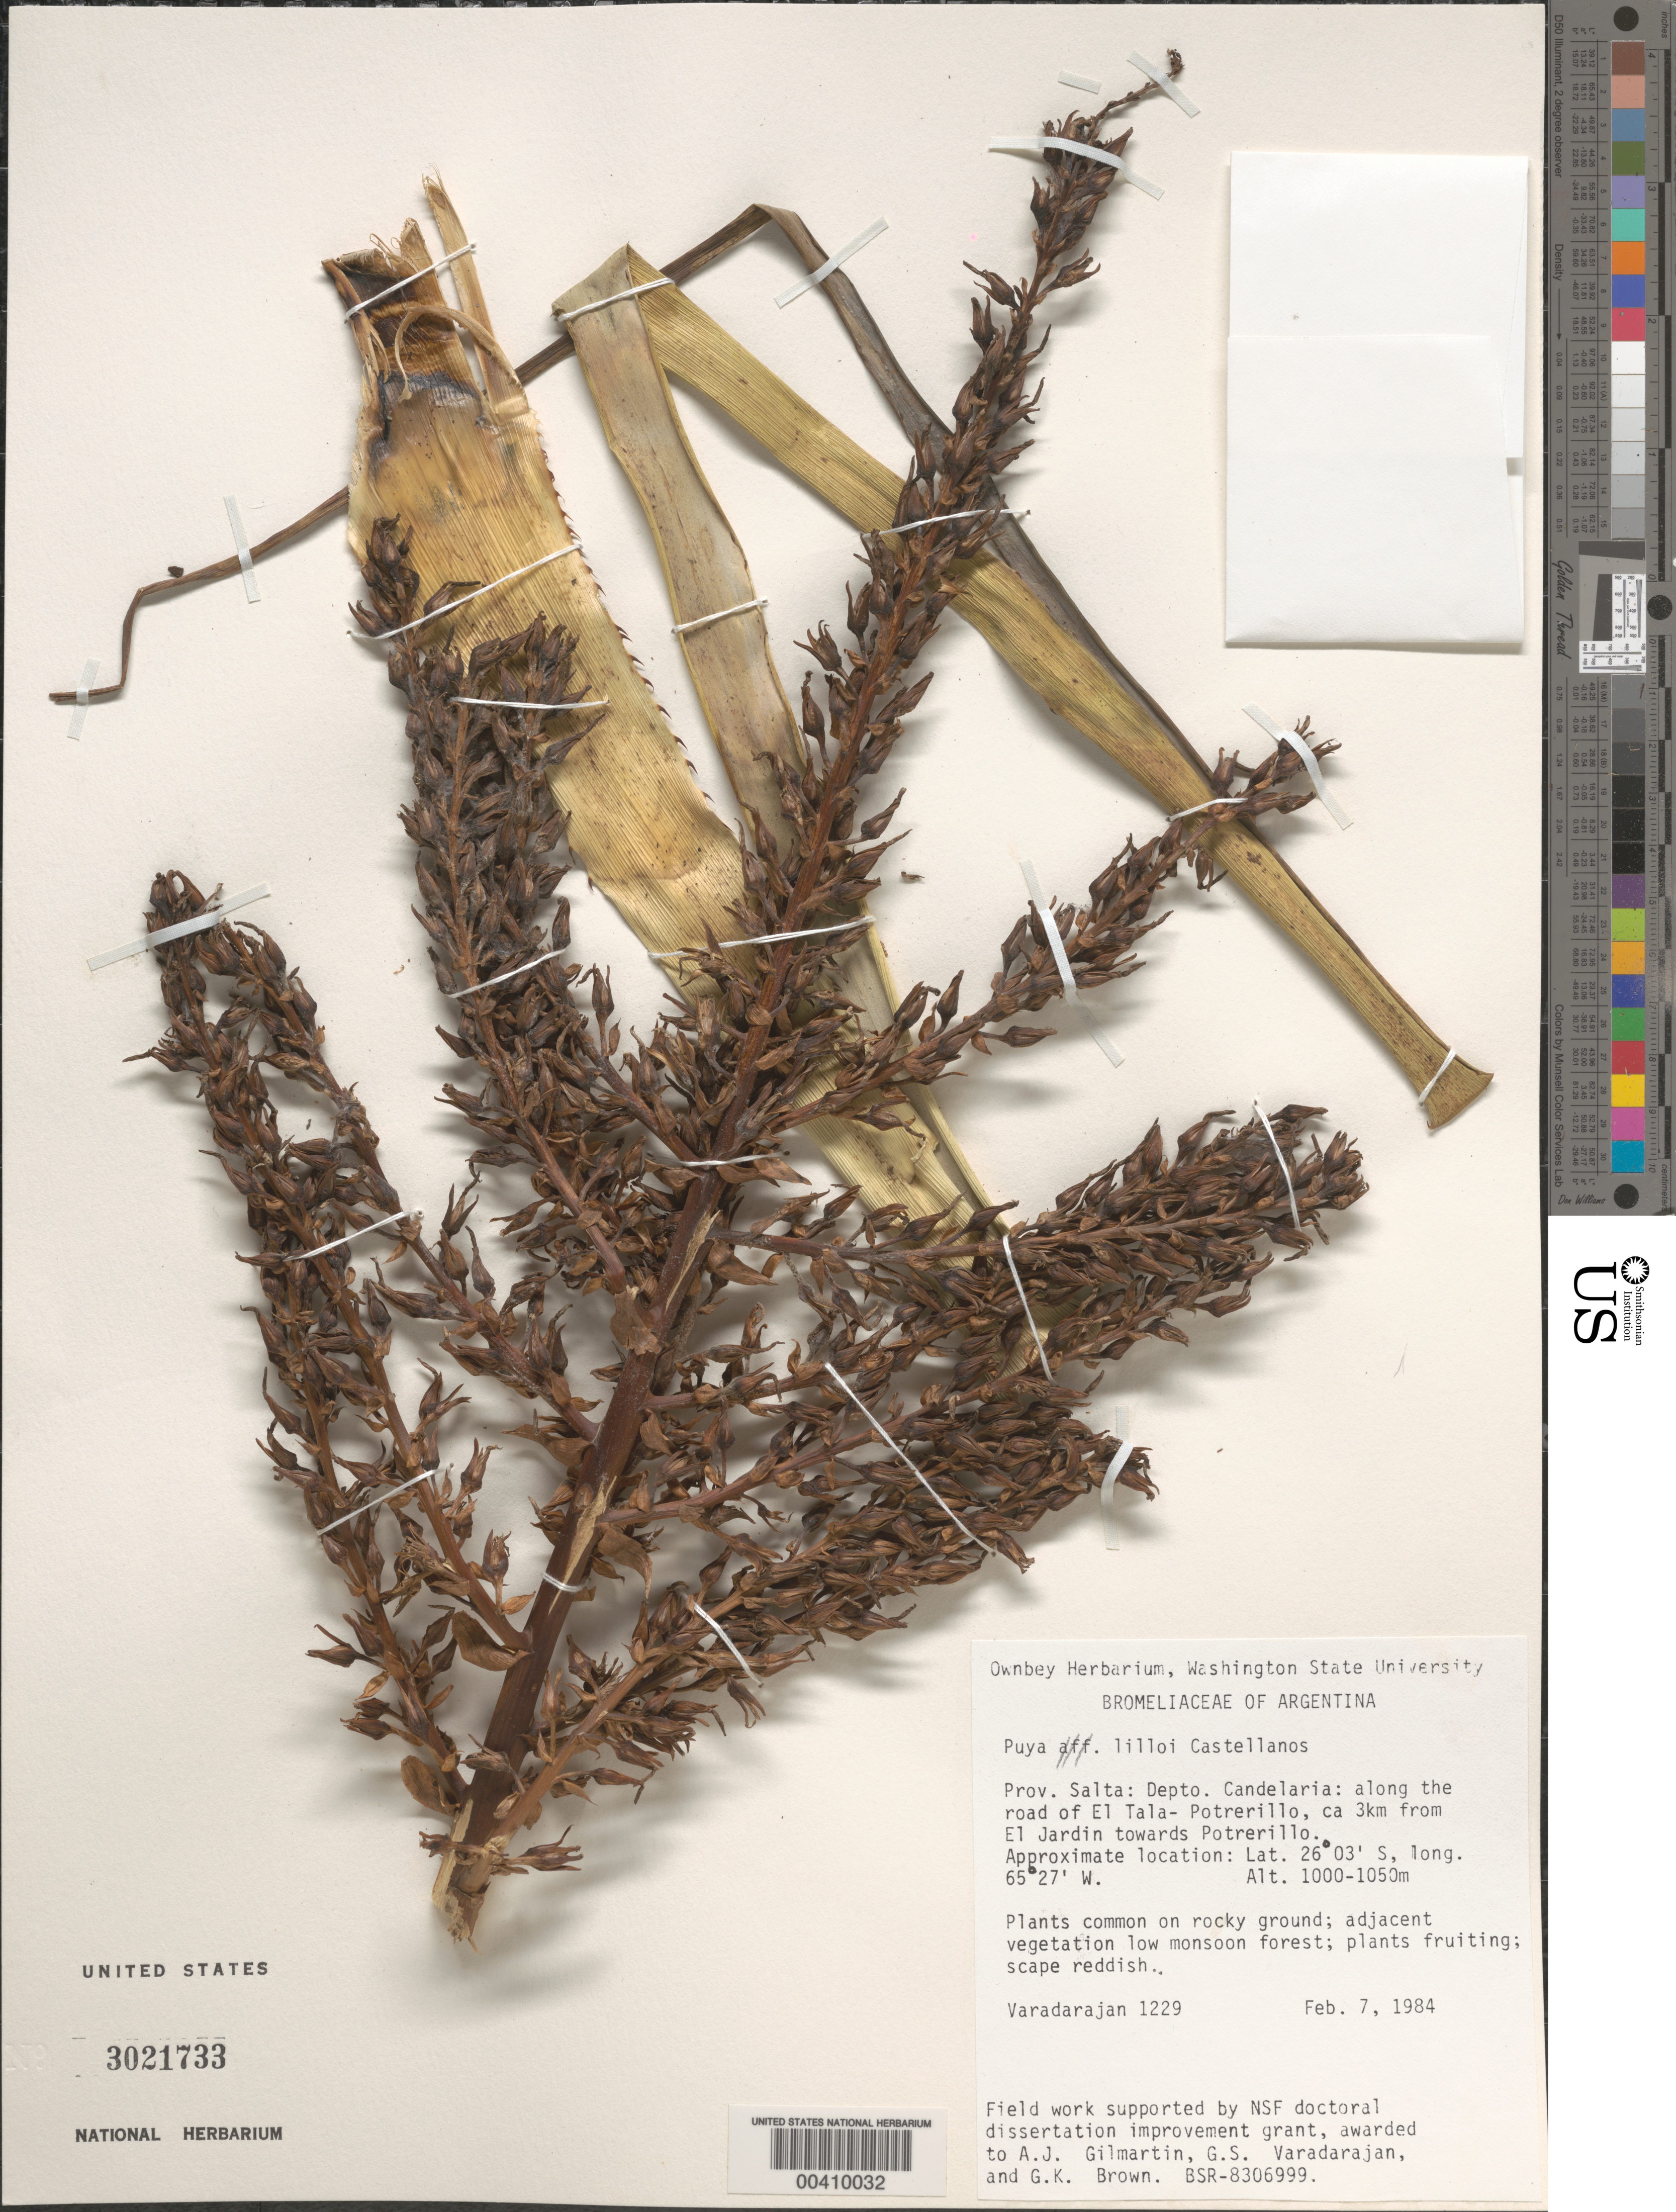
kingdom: Plantae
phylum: Tracheophyta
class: Liliopsida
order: Poales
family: Bromeliaceae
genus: Puya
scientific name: Puya lilloi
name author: A. Cast.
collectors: G. S. Varadarajan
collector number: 1229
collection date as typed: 07 Feb 1984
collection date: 1984-02-07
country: Argentina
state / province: Salta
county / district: Candelaria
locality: Along road of el Tala-Potrerillo, ca. 3 km from el Jardin towards Potrerillo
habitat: Rocky ground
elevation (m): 1000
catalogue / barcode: US 3021733